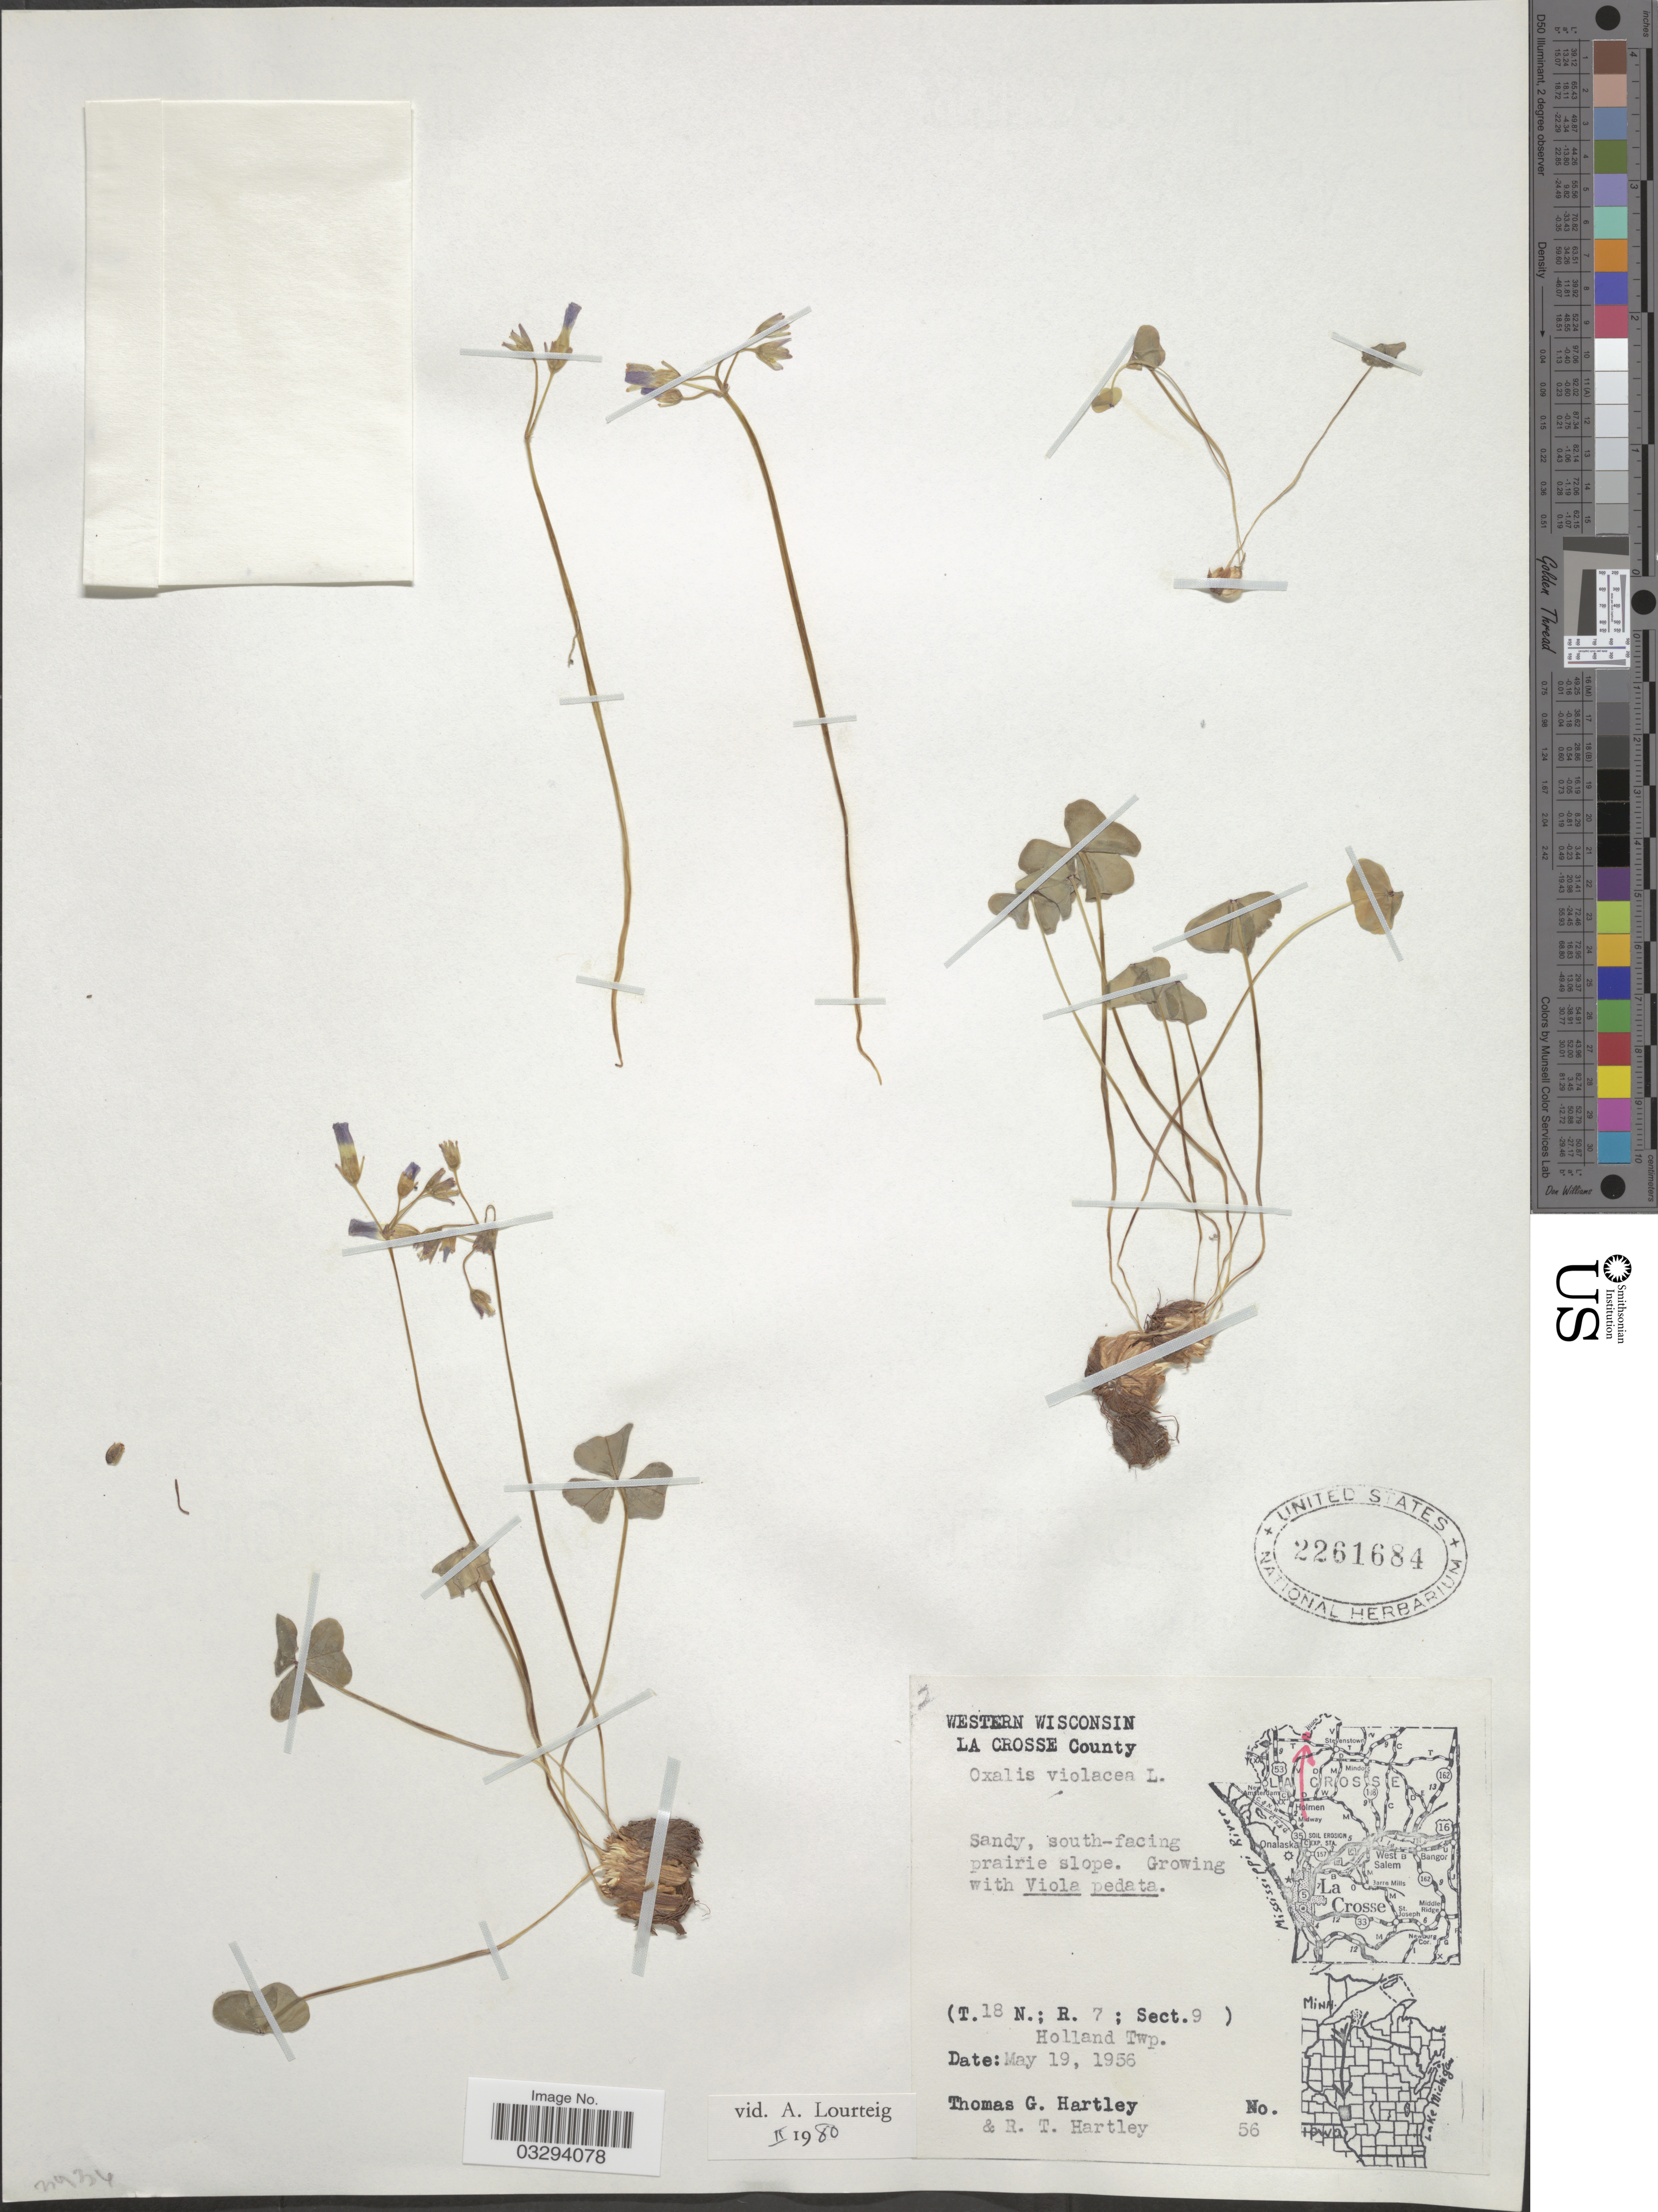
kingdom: Plantae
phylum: Tracheophyta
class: Magnoliopsida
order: Oxalidales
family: Oxalidaceae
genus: Oxalis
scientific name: Oxalis violacea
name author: L.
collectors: T. G. Hartley & R. T. Hartley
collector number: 56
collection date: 1956-05-19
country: United States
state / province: Wisconsin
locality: Western Wisconsin. La Crosse County. (T.18 N.; R. 7; Sect. 9), Holland Twp.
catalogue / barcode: US 2261684